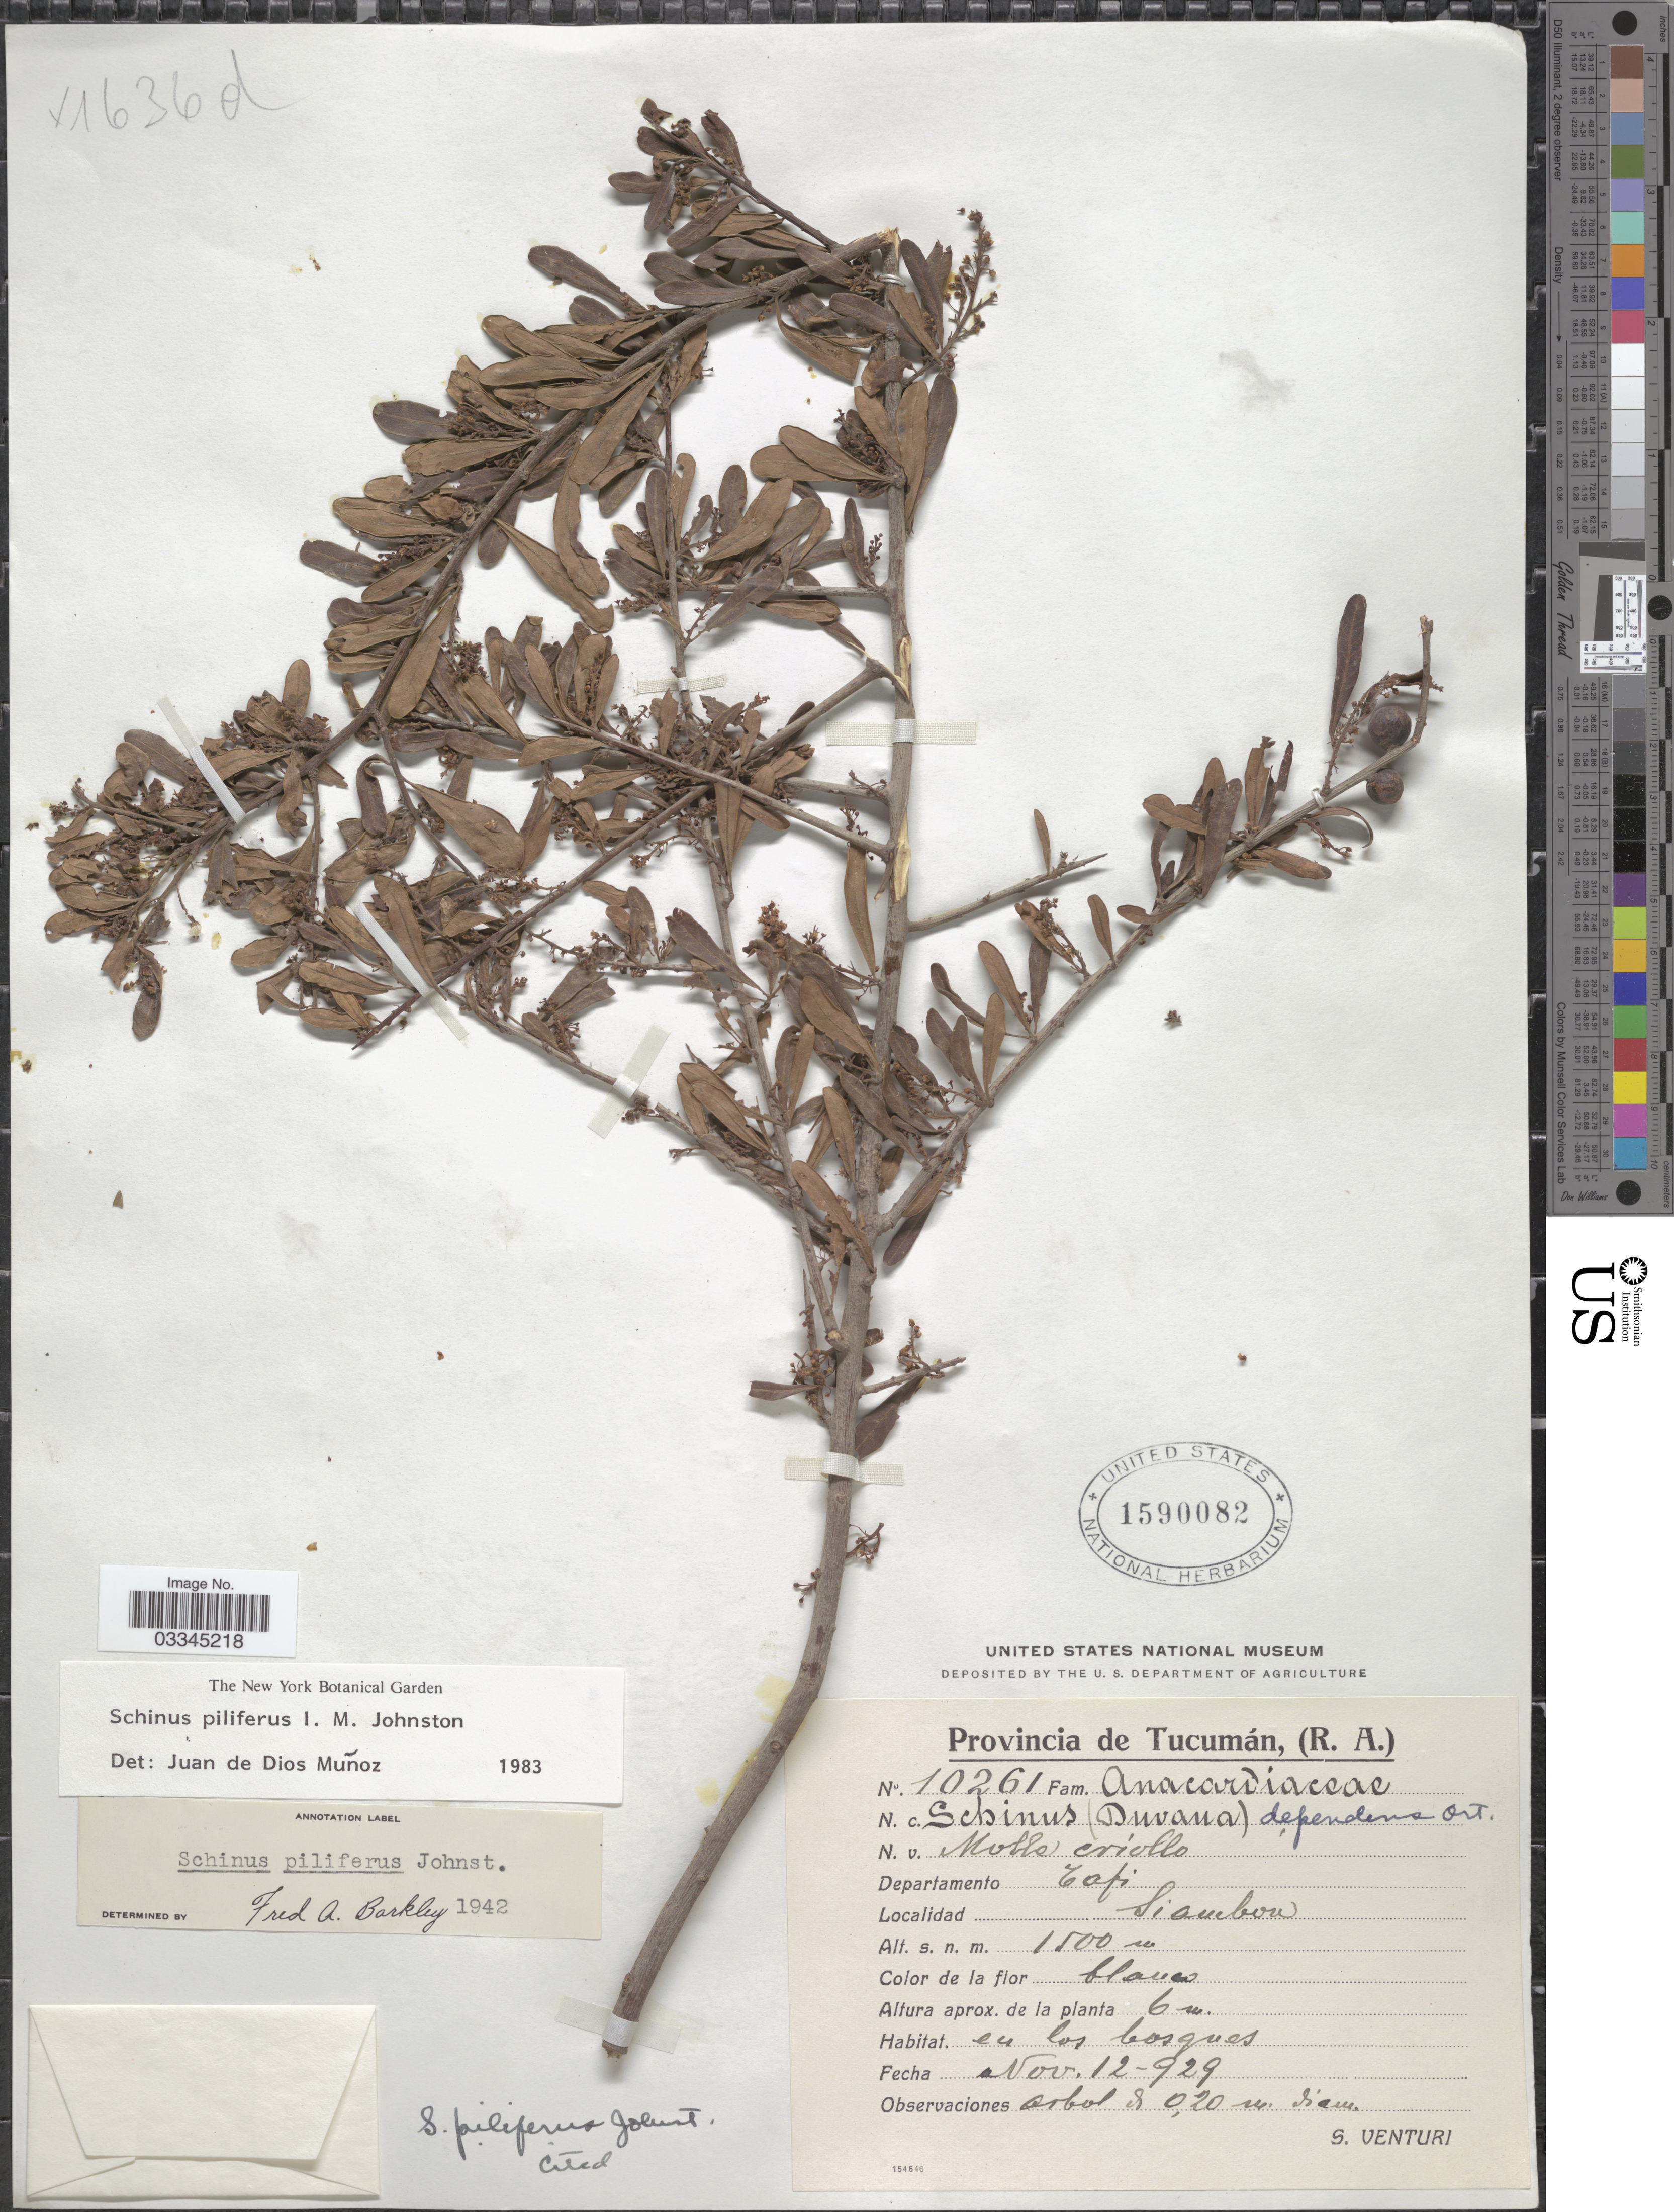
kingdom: Plantae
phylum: Tracheophyta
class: Magnoliopsida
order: Sapindales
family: Anacardiaceae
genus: Schinus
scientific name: Schinus pilifera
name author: I.M. Johnst.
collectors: S. Venturi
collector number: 10261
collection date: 1929-11-12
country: Argentina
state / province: Tucuman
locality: Departamento Tafi, Siambon.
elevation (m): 1500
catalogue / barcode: US 1590082